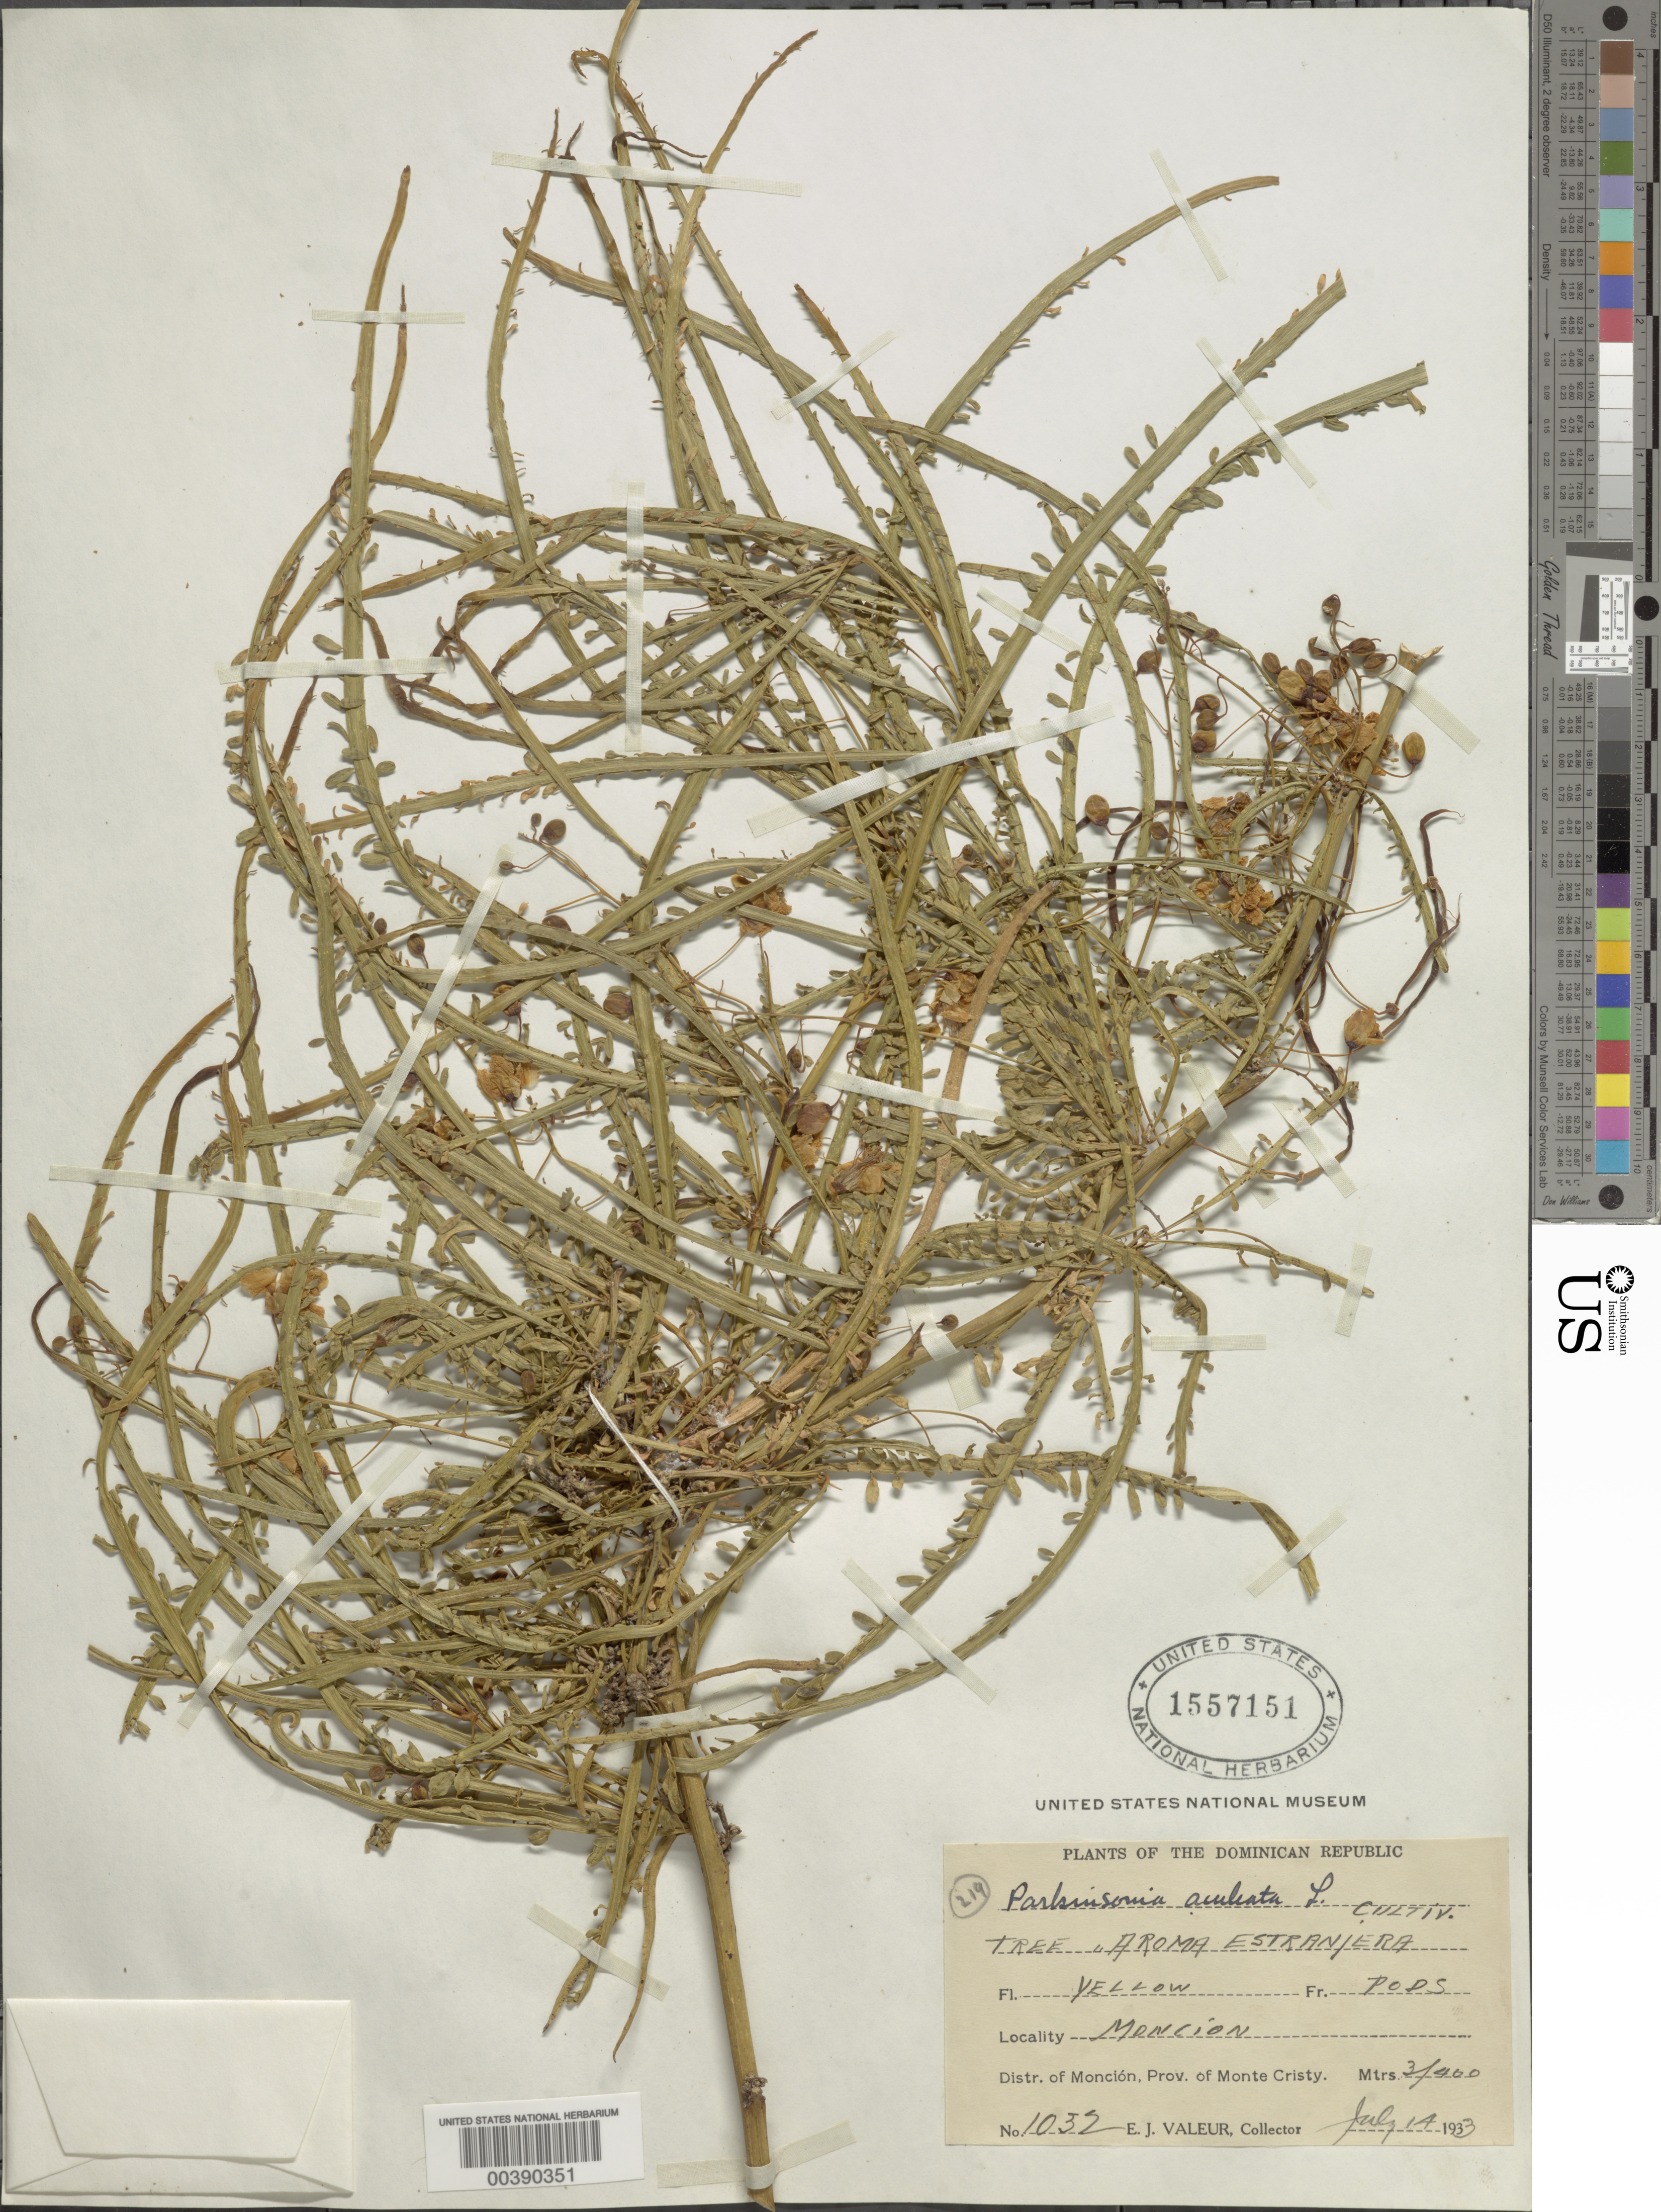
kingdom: Plantae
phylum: Tracheophyta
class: Magnoliopsida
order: Fabales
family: Fabaceae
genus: Parkinsonia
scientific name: Parkinsonia aculeata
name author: L.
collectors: E. Valeur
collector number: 1032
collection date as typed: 13 Jul 1933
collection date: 1933-07-13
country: Dominican Republic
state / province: Santiago Rodríguez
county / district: Monción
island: Hispaniola Island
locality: Moncion; moncion dist. [province originally recorded as monte cristi.]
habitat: Semi arid pine region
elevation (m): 300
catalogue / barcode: US 1557151